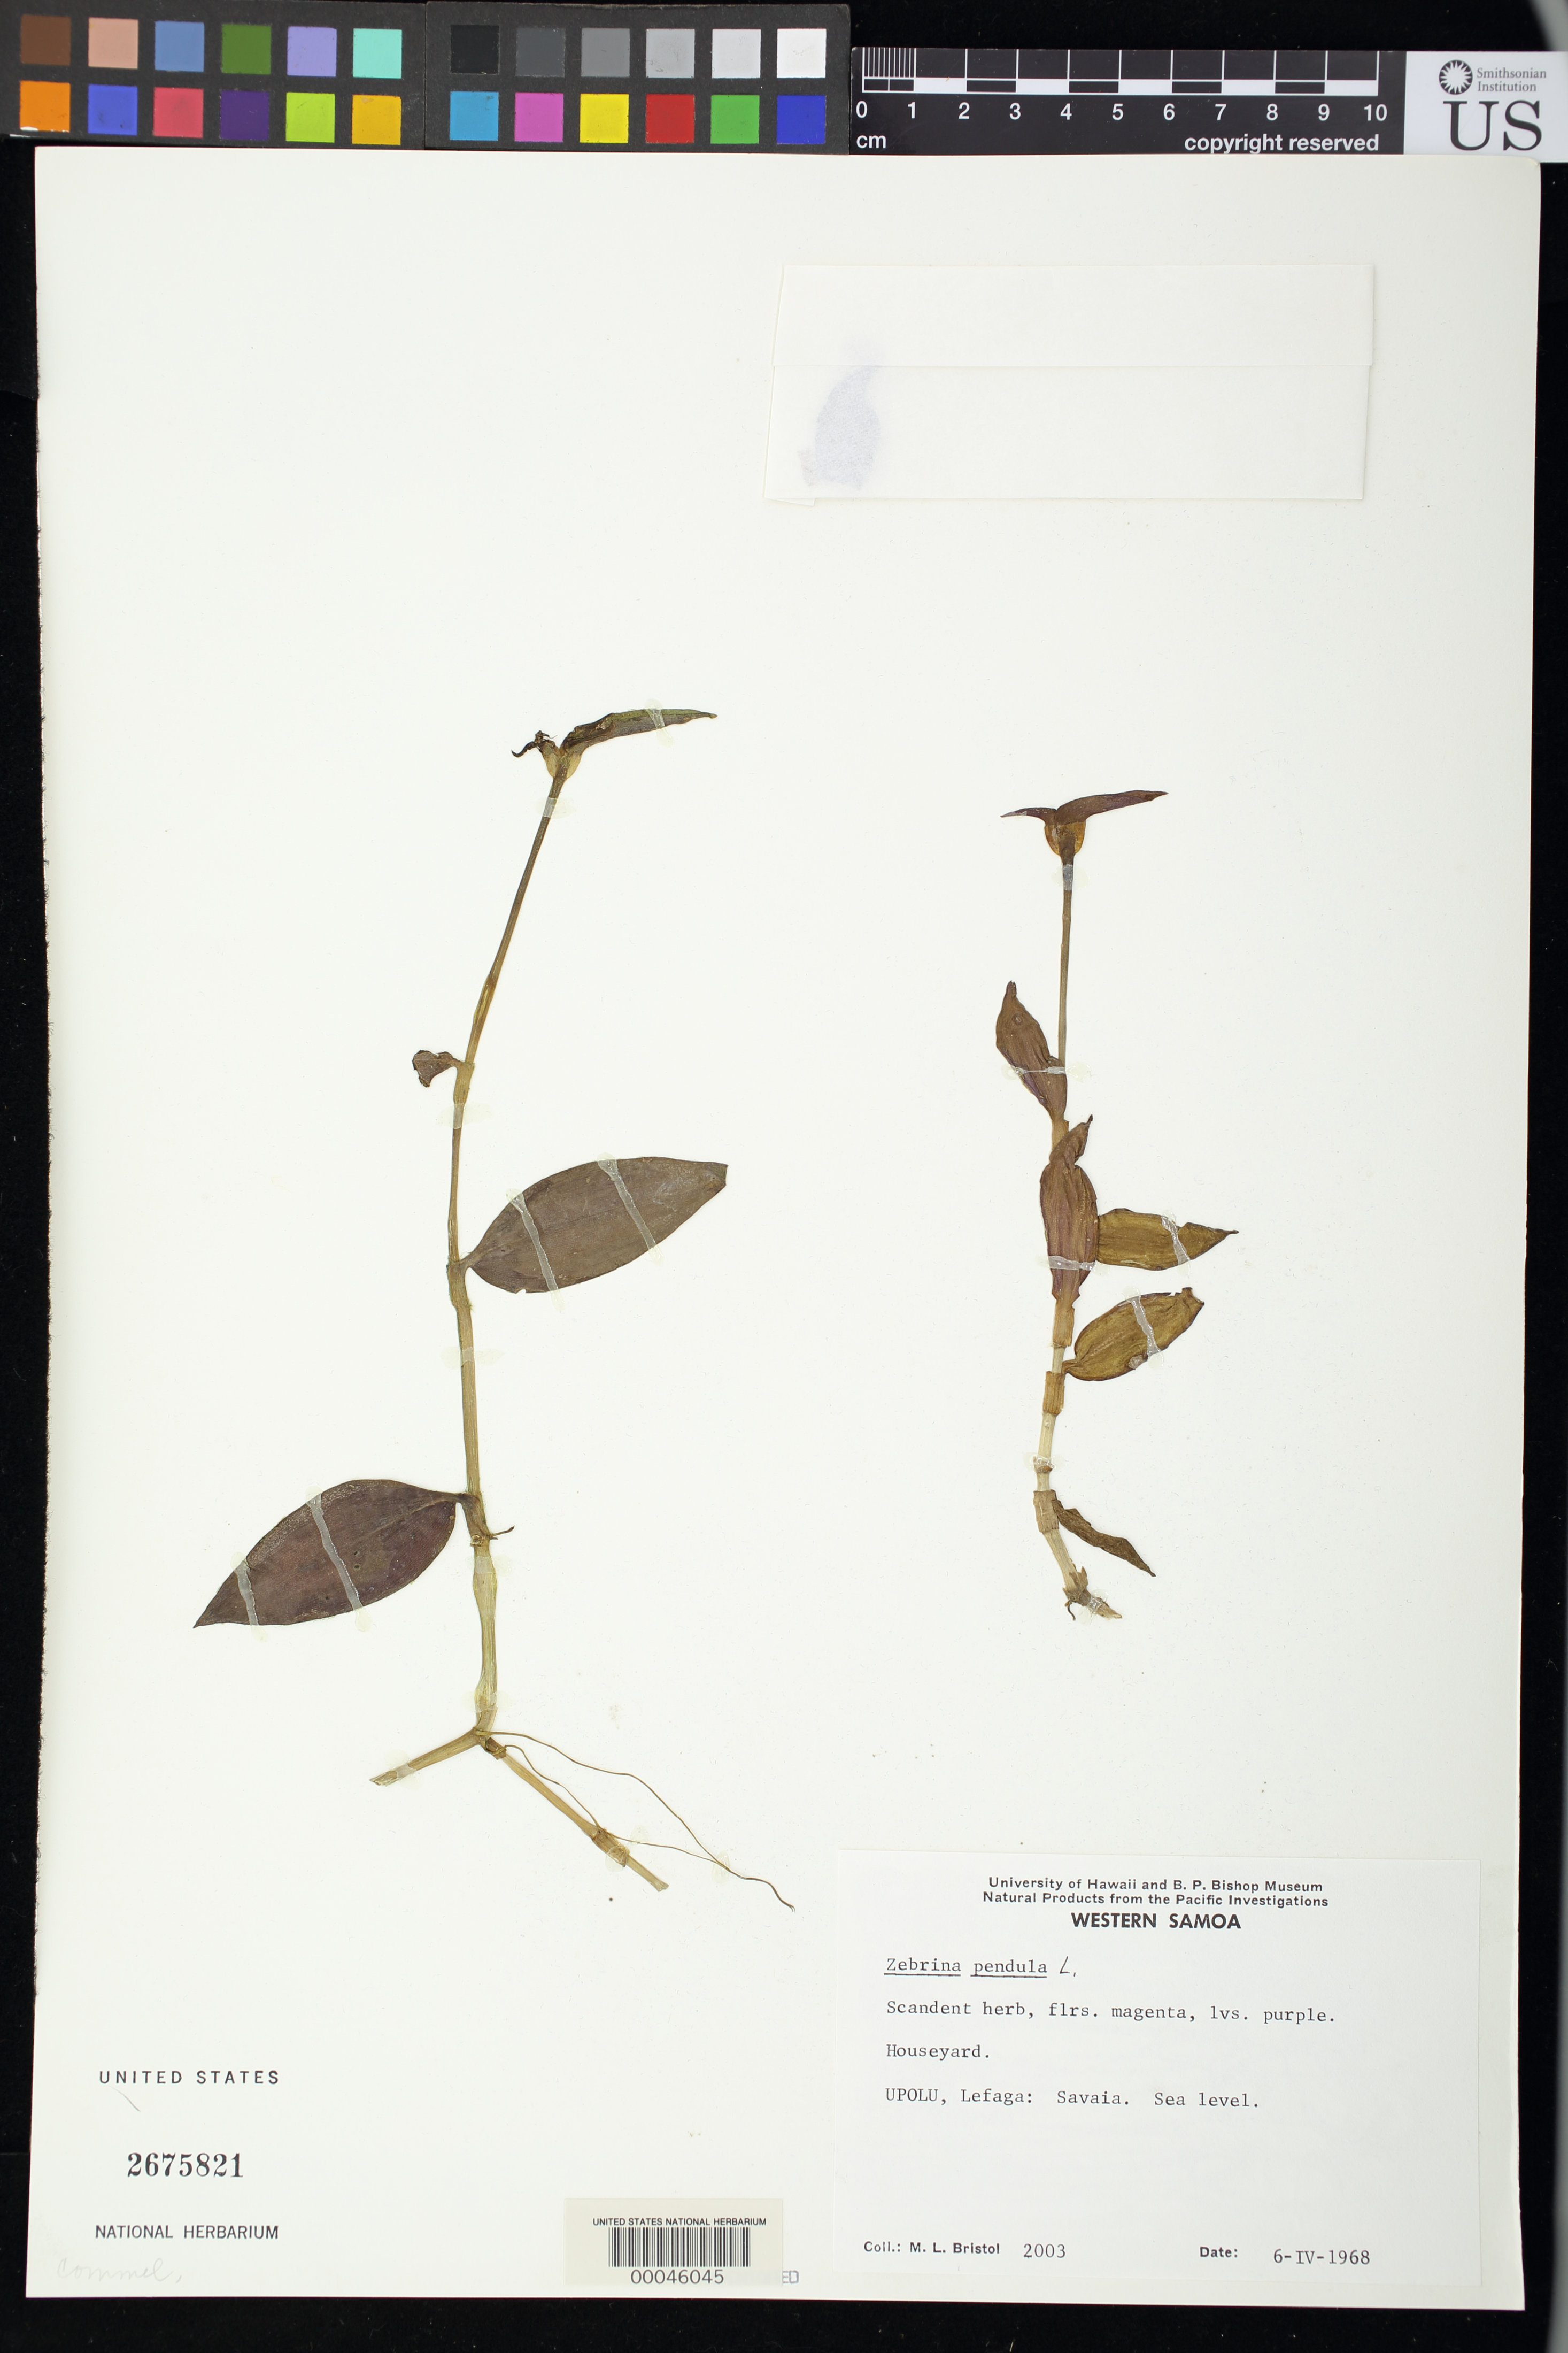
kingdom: Plantae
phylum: Tracheophyta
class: Liliopsida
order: Commelinales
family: Commelinaceae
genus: Tradescantia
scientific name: Tradescantia zebrina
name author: Bosse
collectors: M. L. Bristol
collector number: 2003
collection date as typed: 06 Apr 1968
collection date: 1968-04-06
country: Samoa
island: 'Upolu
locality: Lefaga: savaia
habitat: Yard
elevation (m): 1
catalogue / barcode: US 2675821